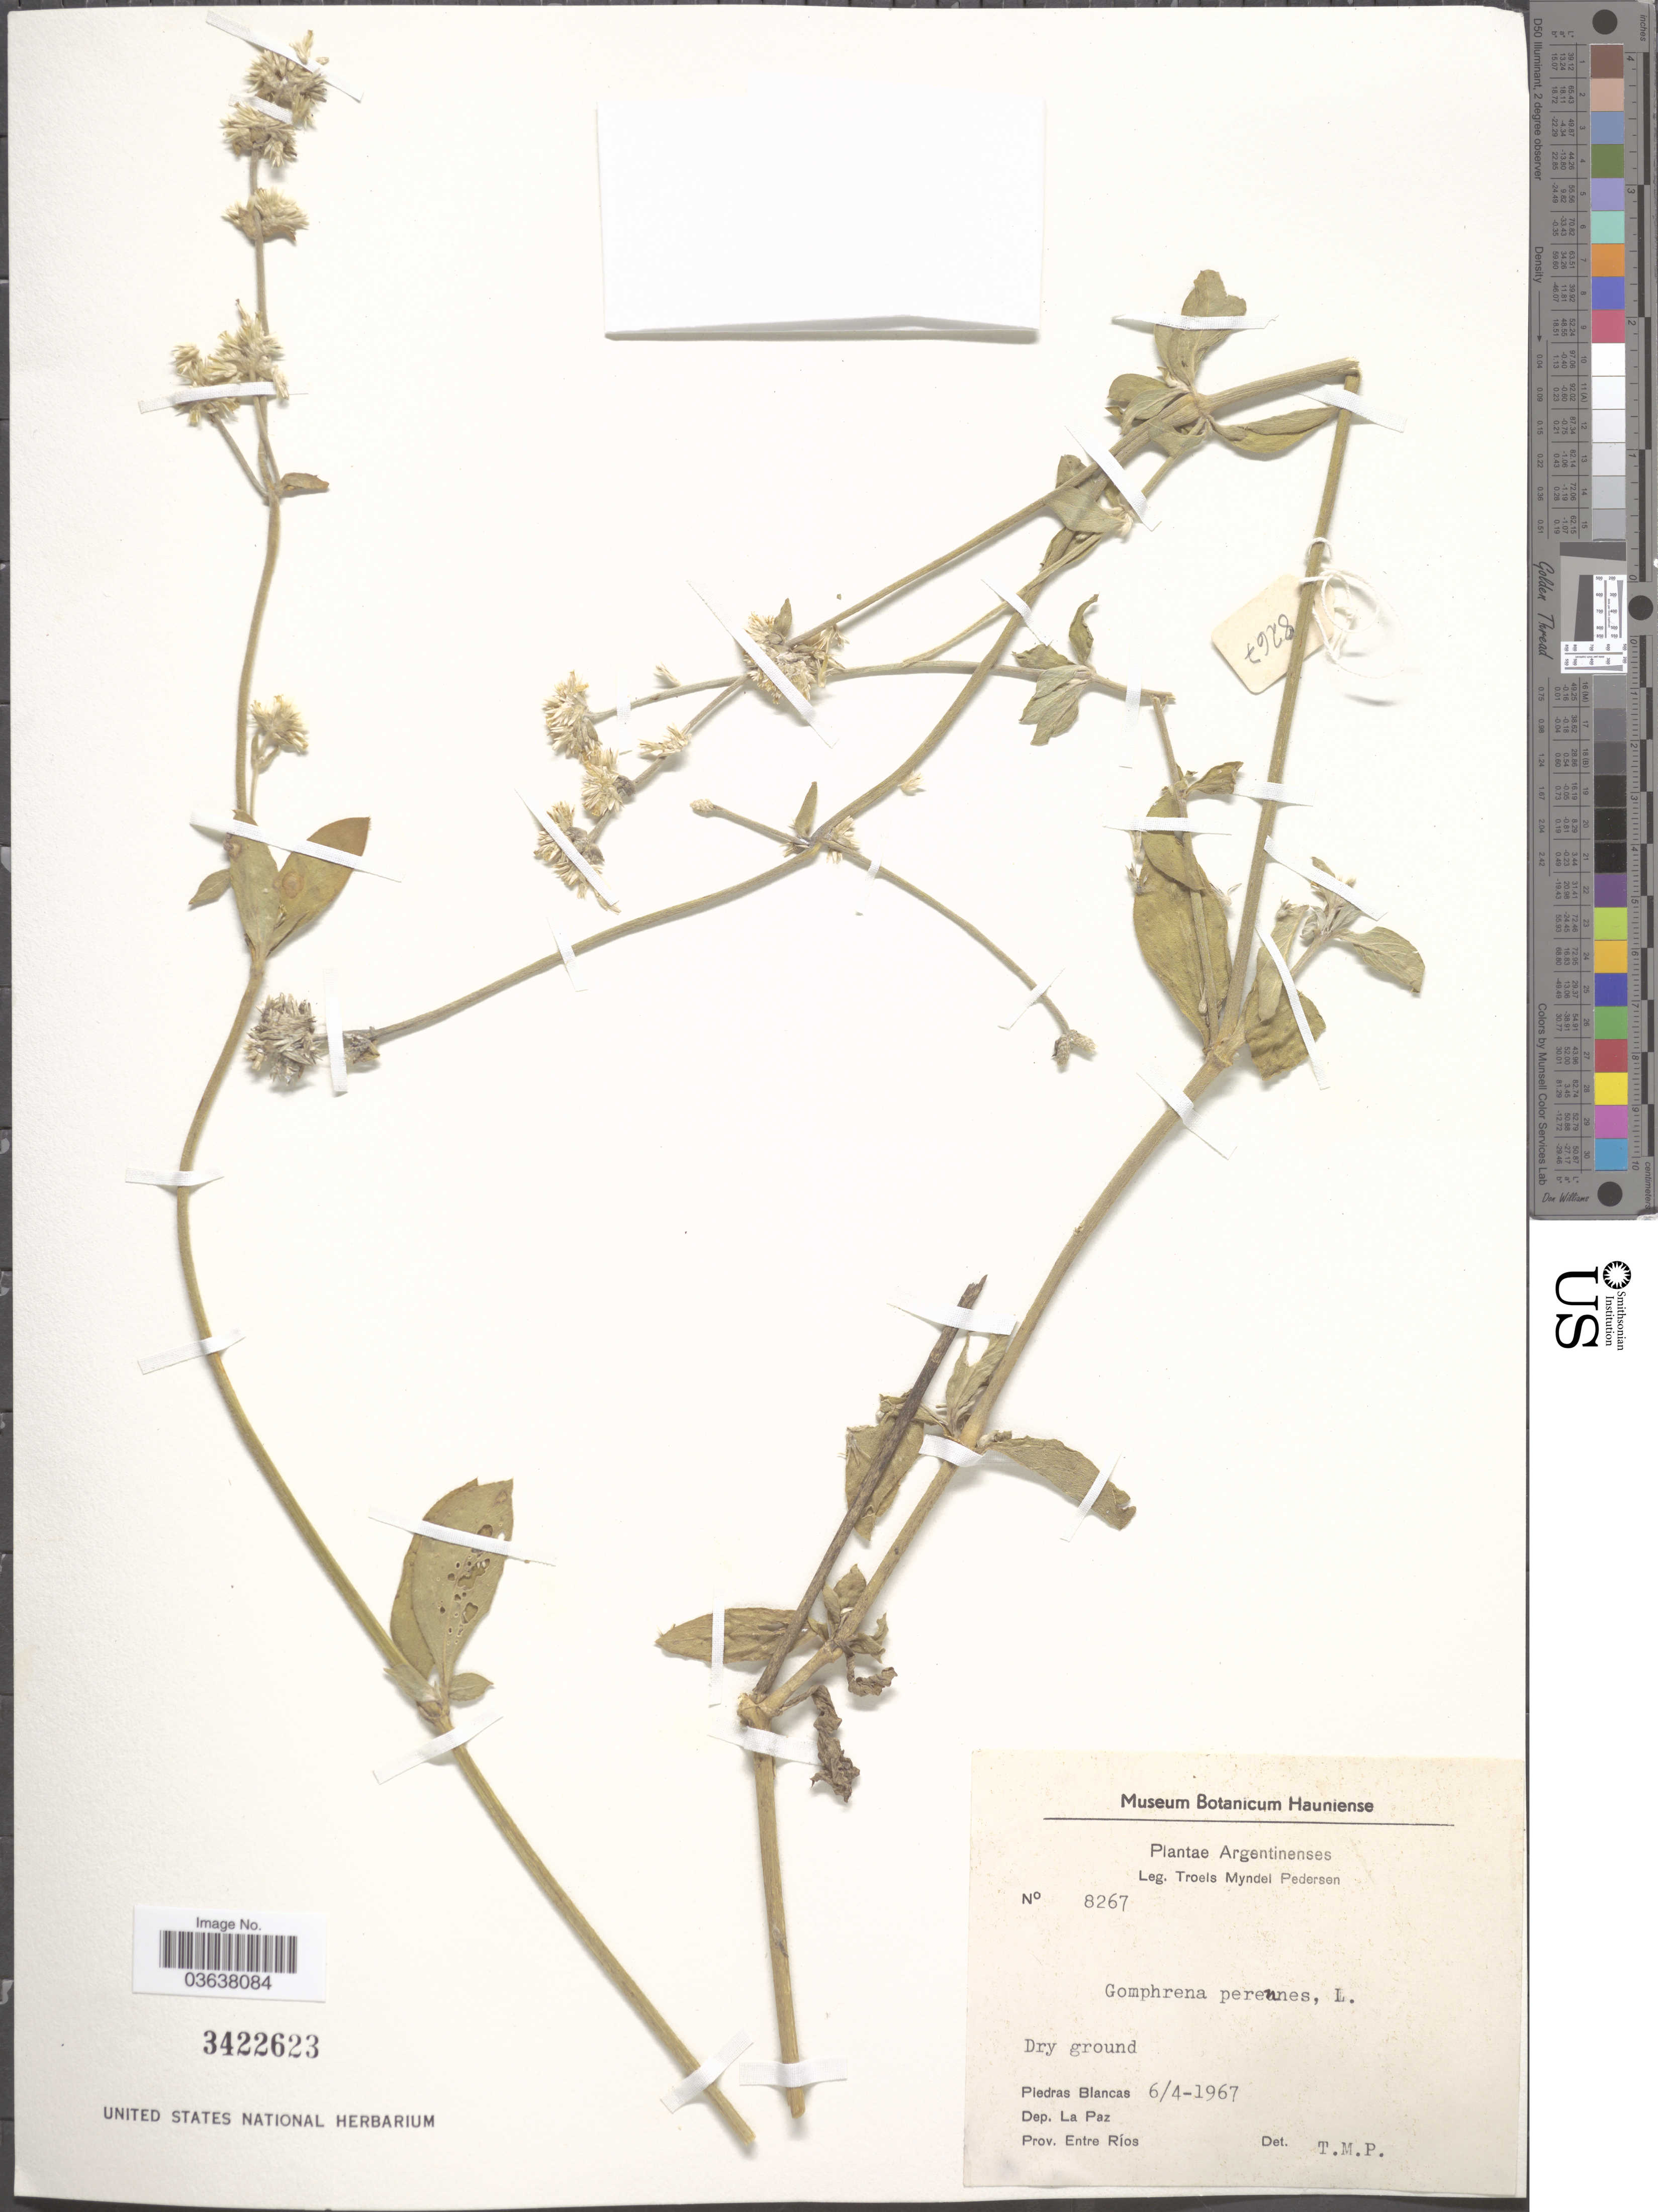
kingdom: Plantae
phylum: Tracheophyta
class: Magnoliopsida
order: Caryophyllales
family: Amaranthaceae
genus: Gomphrena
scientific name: Gomphrena perennis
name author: L.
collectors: T. Pederson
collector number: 8267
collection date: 1967-04-06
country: Argentina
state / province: Entre Rios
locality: Piedras Blancas, Dep. La Paz.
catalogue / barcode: US 3422623